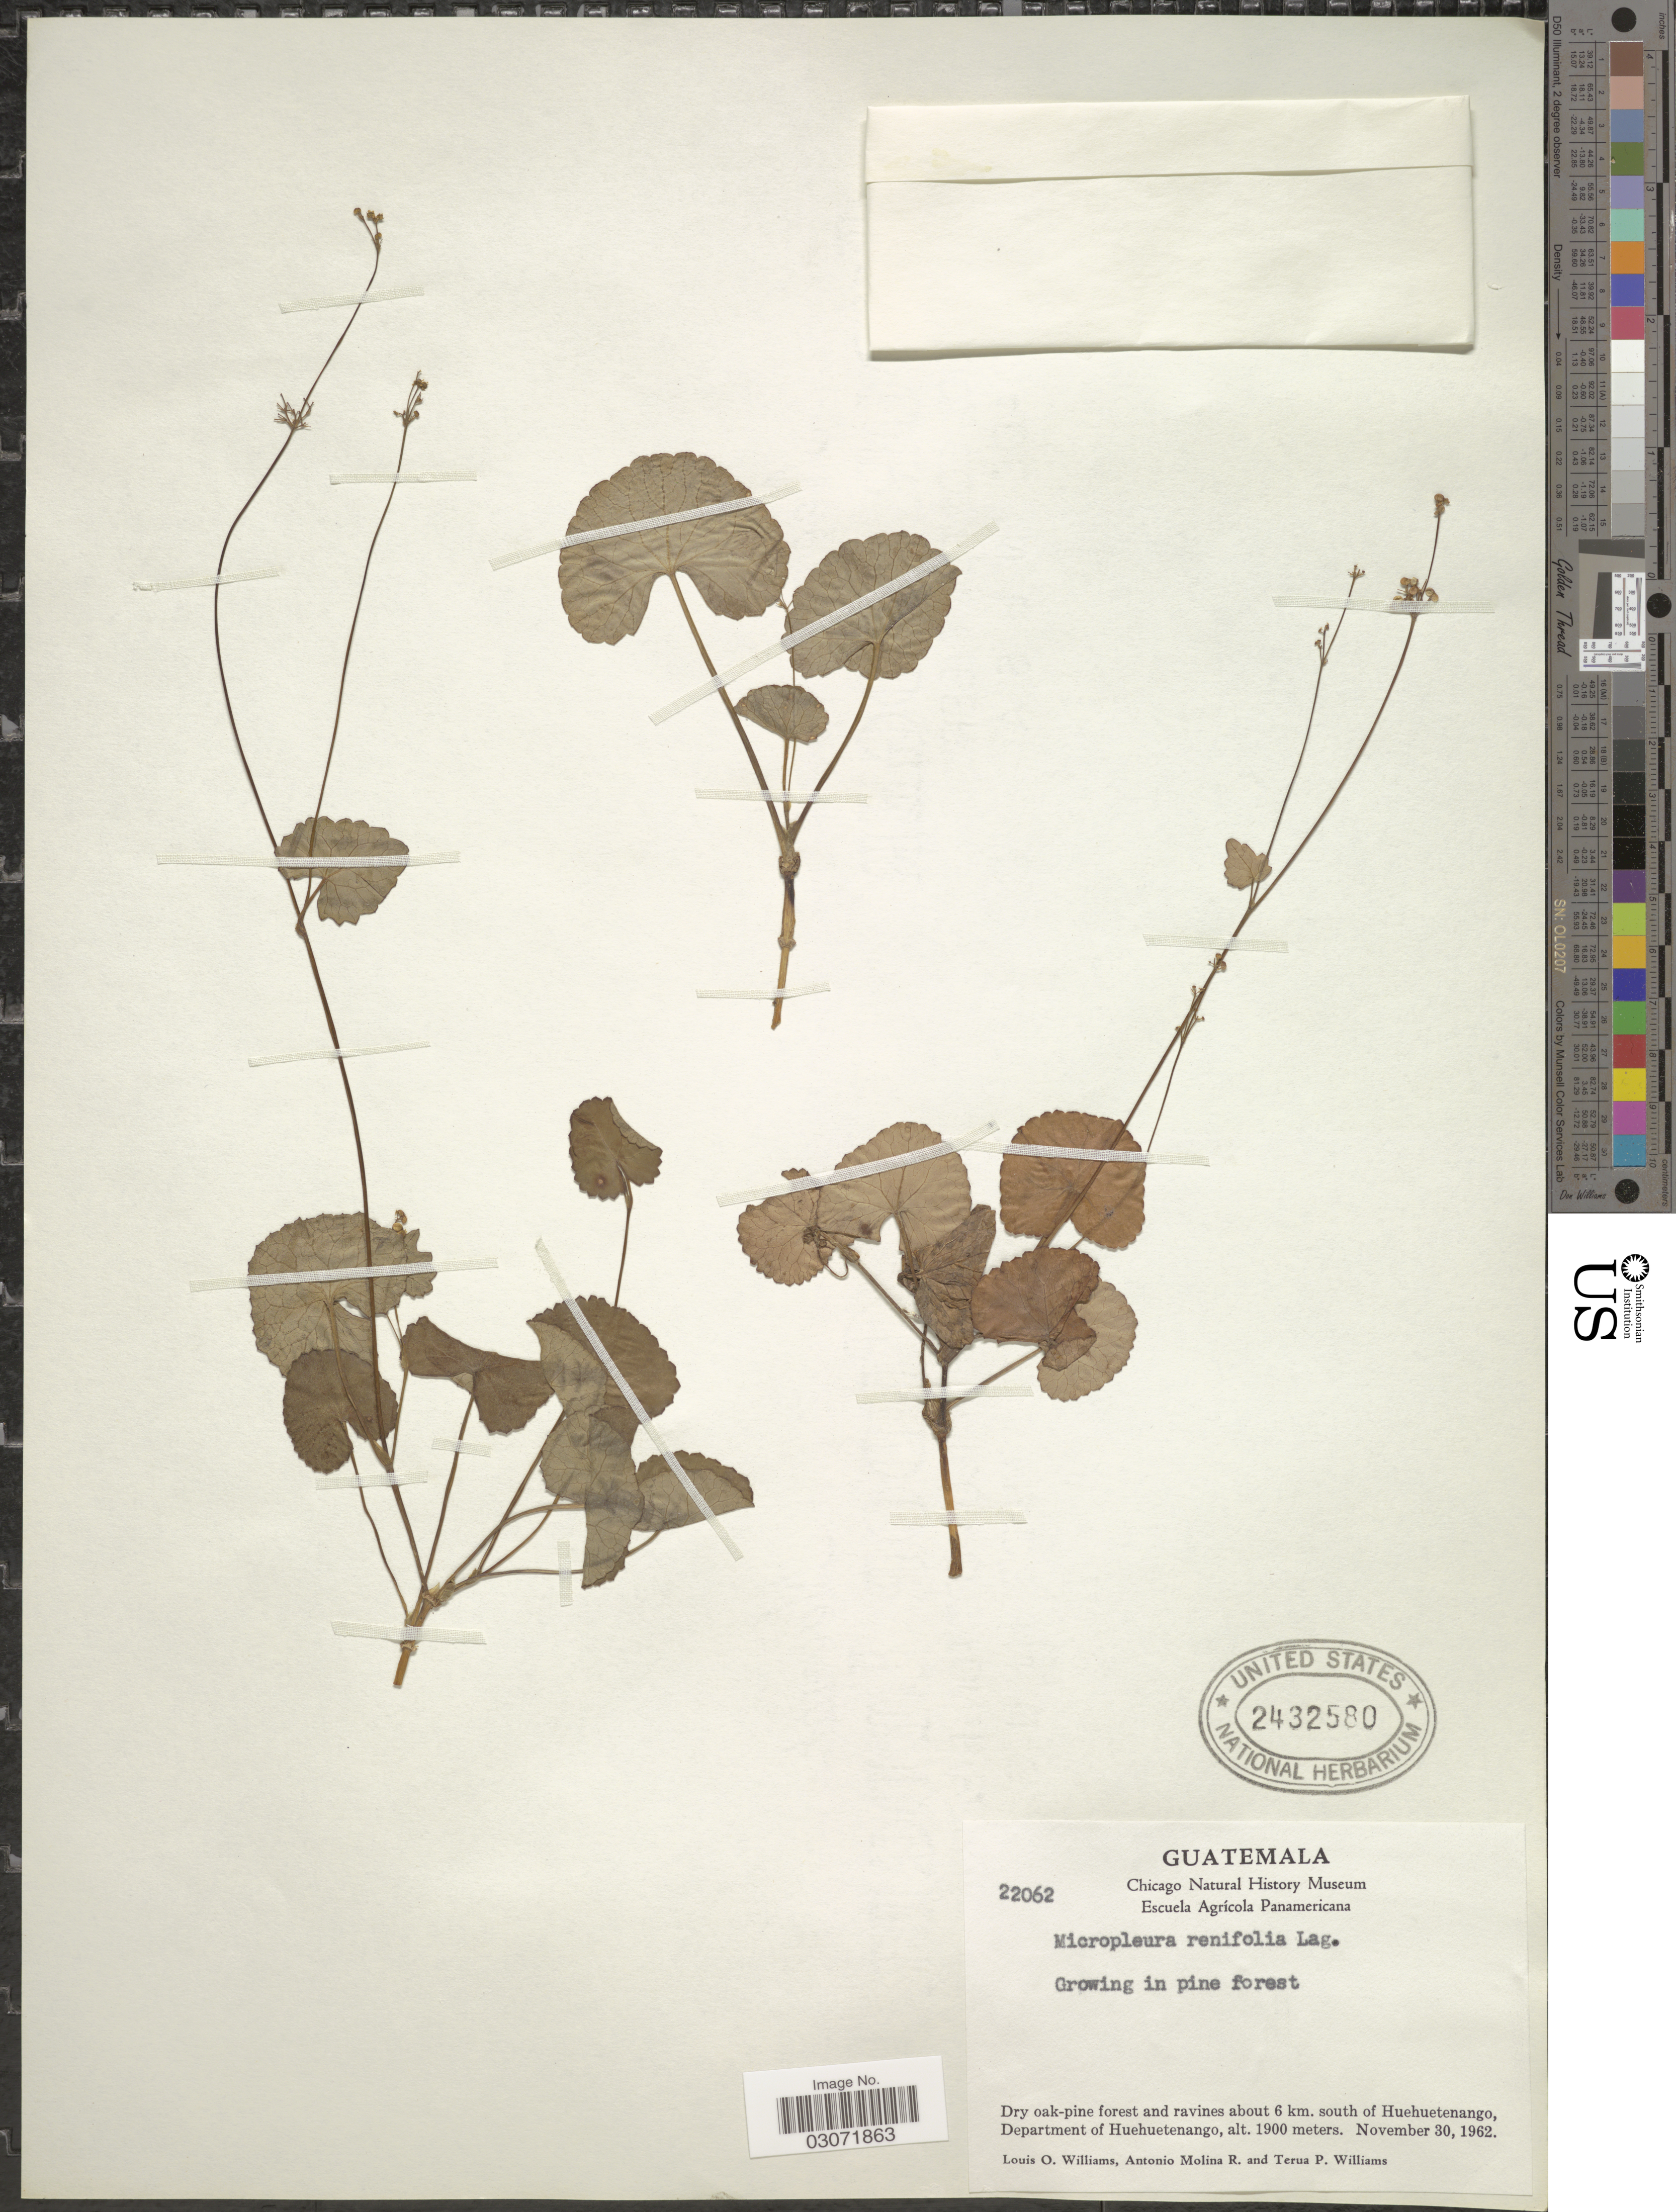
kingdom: Plantae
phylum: Tracheophyta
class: Magnoliopsida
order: Apiales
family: Apiaceae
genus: Micropleura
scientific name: Micropleura renifolia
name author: Lag.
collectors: L. O. Williams, A. Molina R. & T. Williams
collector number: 22062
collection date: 1962-11-30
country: Guatemala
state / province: Huehuetenango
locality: Dry oak-pine forest and ravines about 6 km. south of Huehuetenango, Department Huehuetenango.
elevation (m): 1900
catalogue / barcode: US 2432580